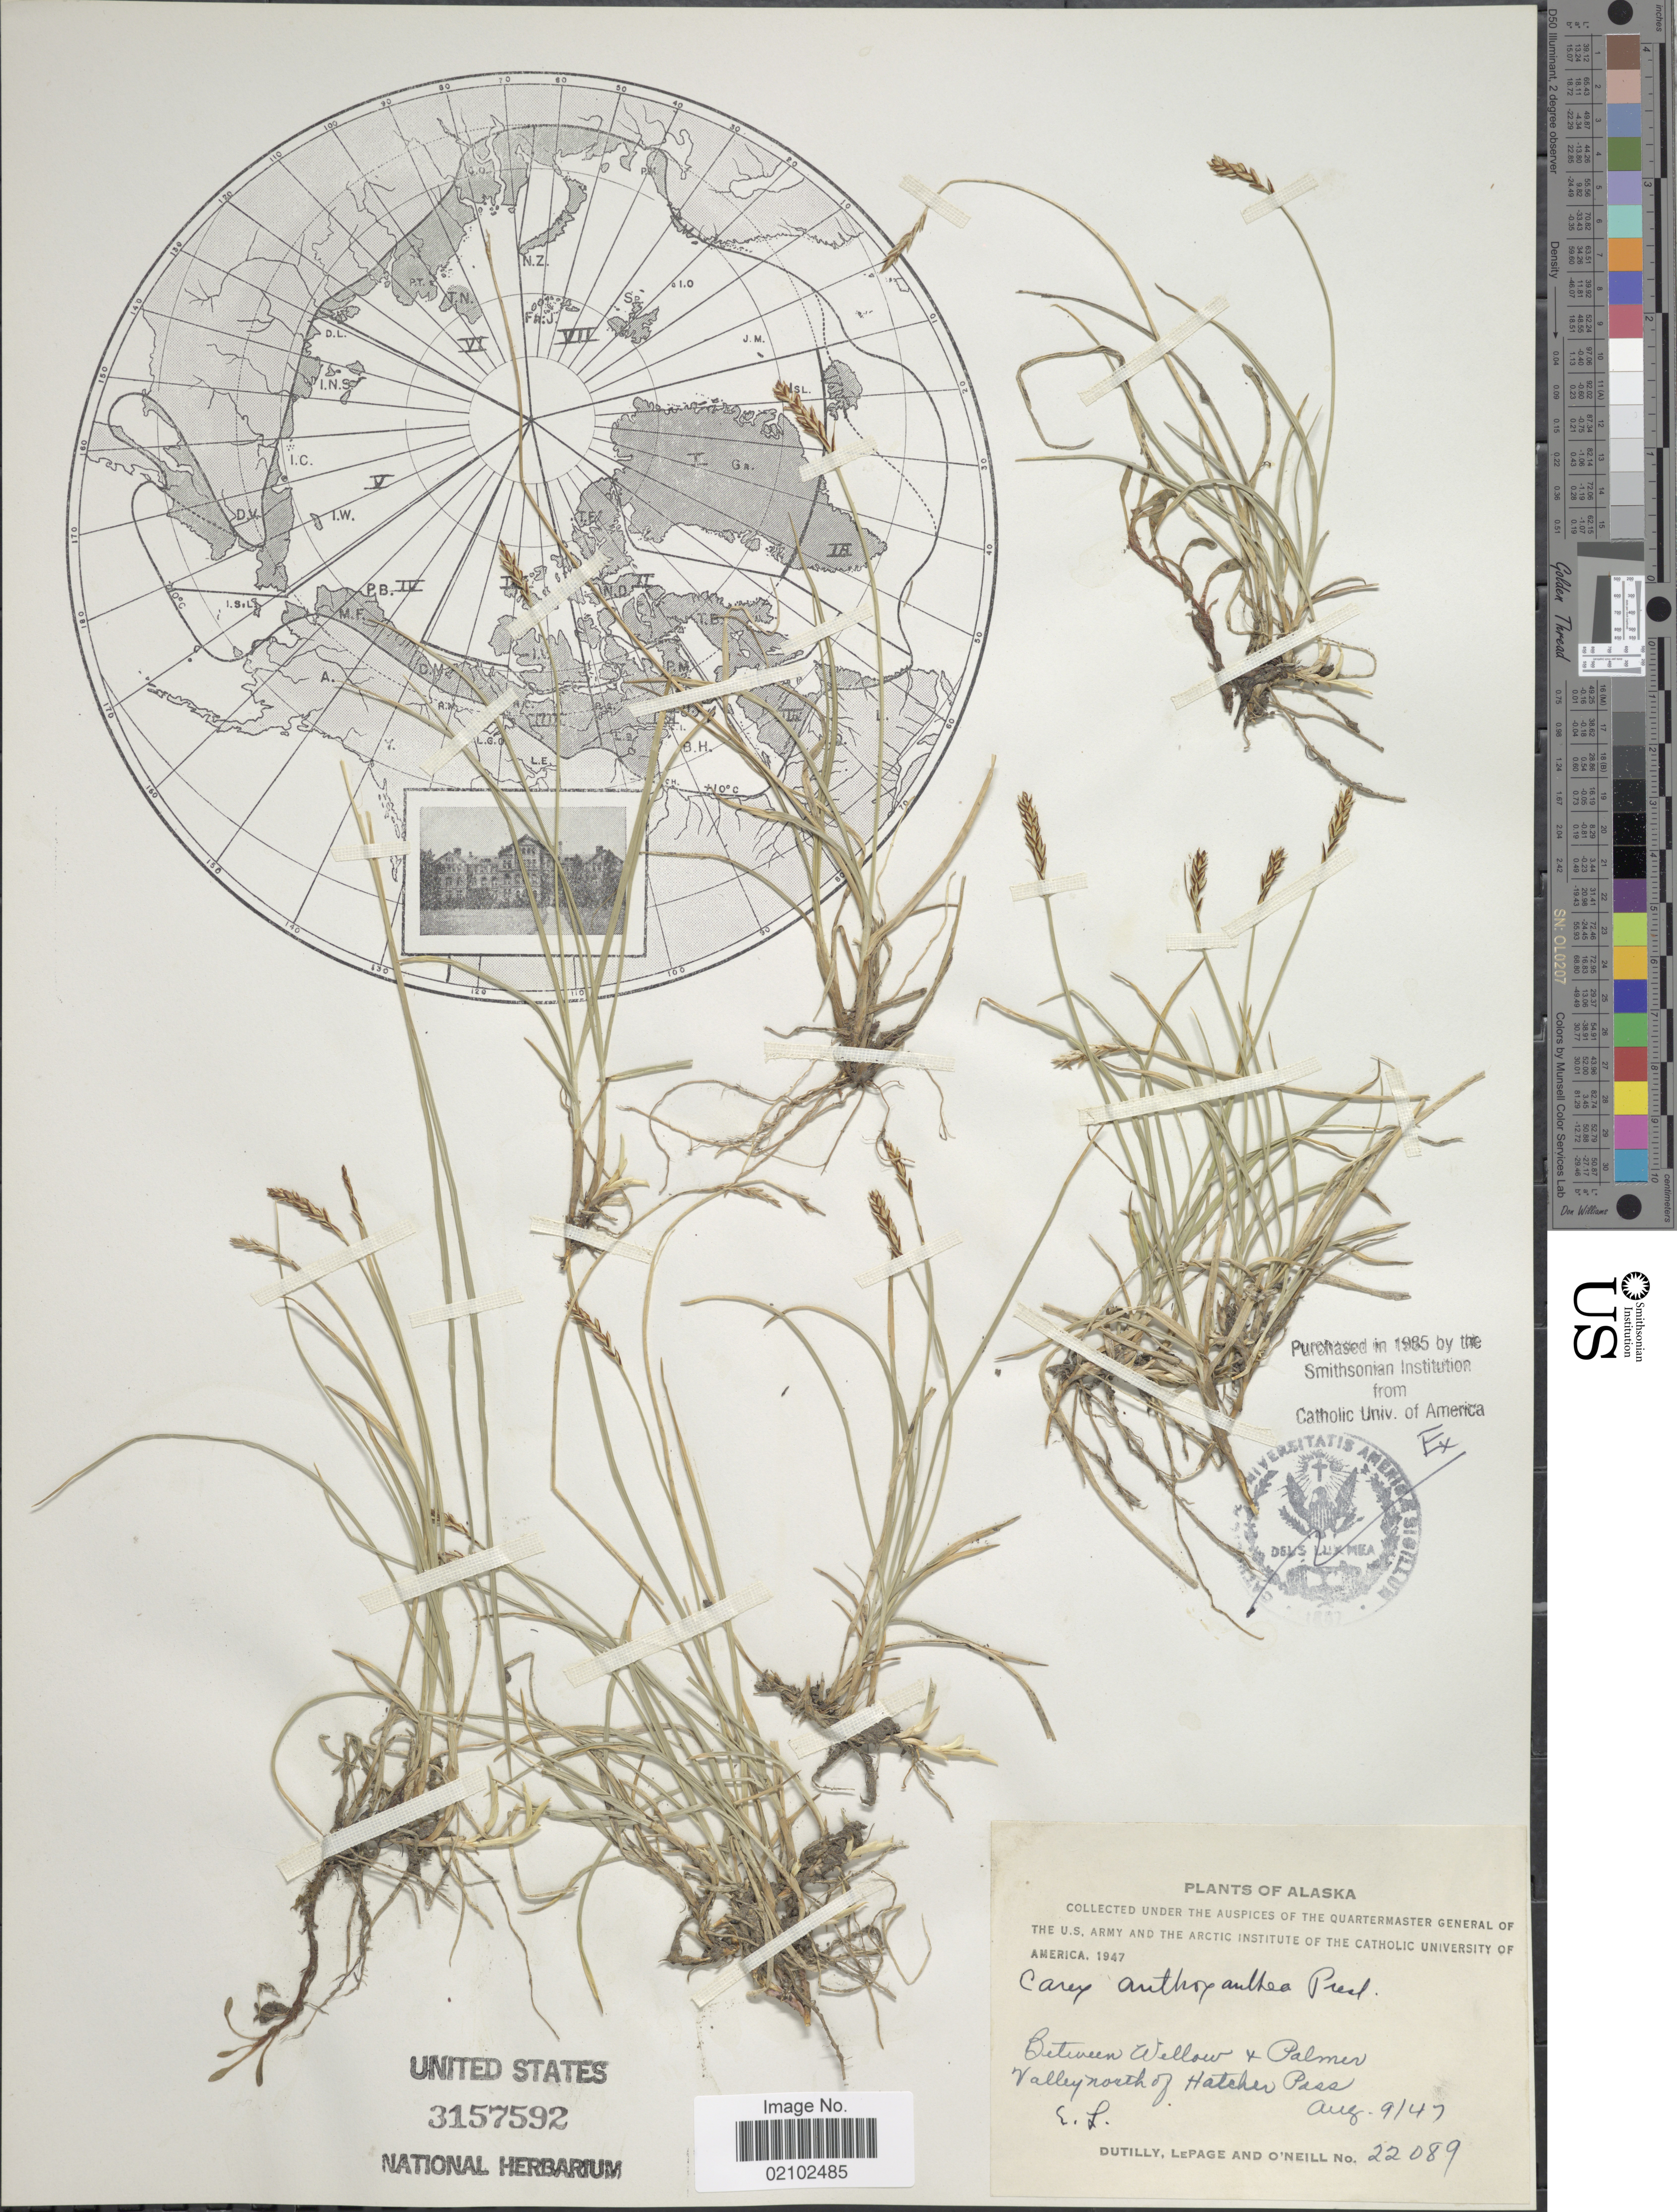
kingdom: Plantae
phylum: Tracheophyta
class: Liliopsida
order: Poales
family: Cyperaceae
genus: Carex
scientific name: Carex anthoxanthea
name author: J. Presl & C. Presl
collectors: -. Dutilly, -. LePage & -. O'Neill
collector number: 22089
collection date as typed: Transcribed d/m/y: 9/8/47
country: United States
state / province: Alaska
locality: Between Wellow + Palmer Valley north of Hatcher Pass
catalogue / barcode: US 3157592